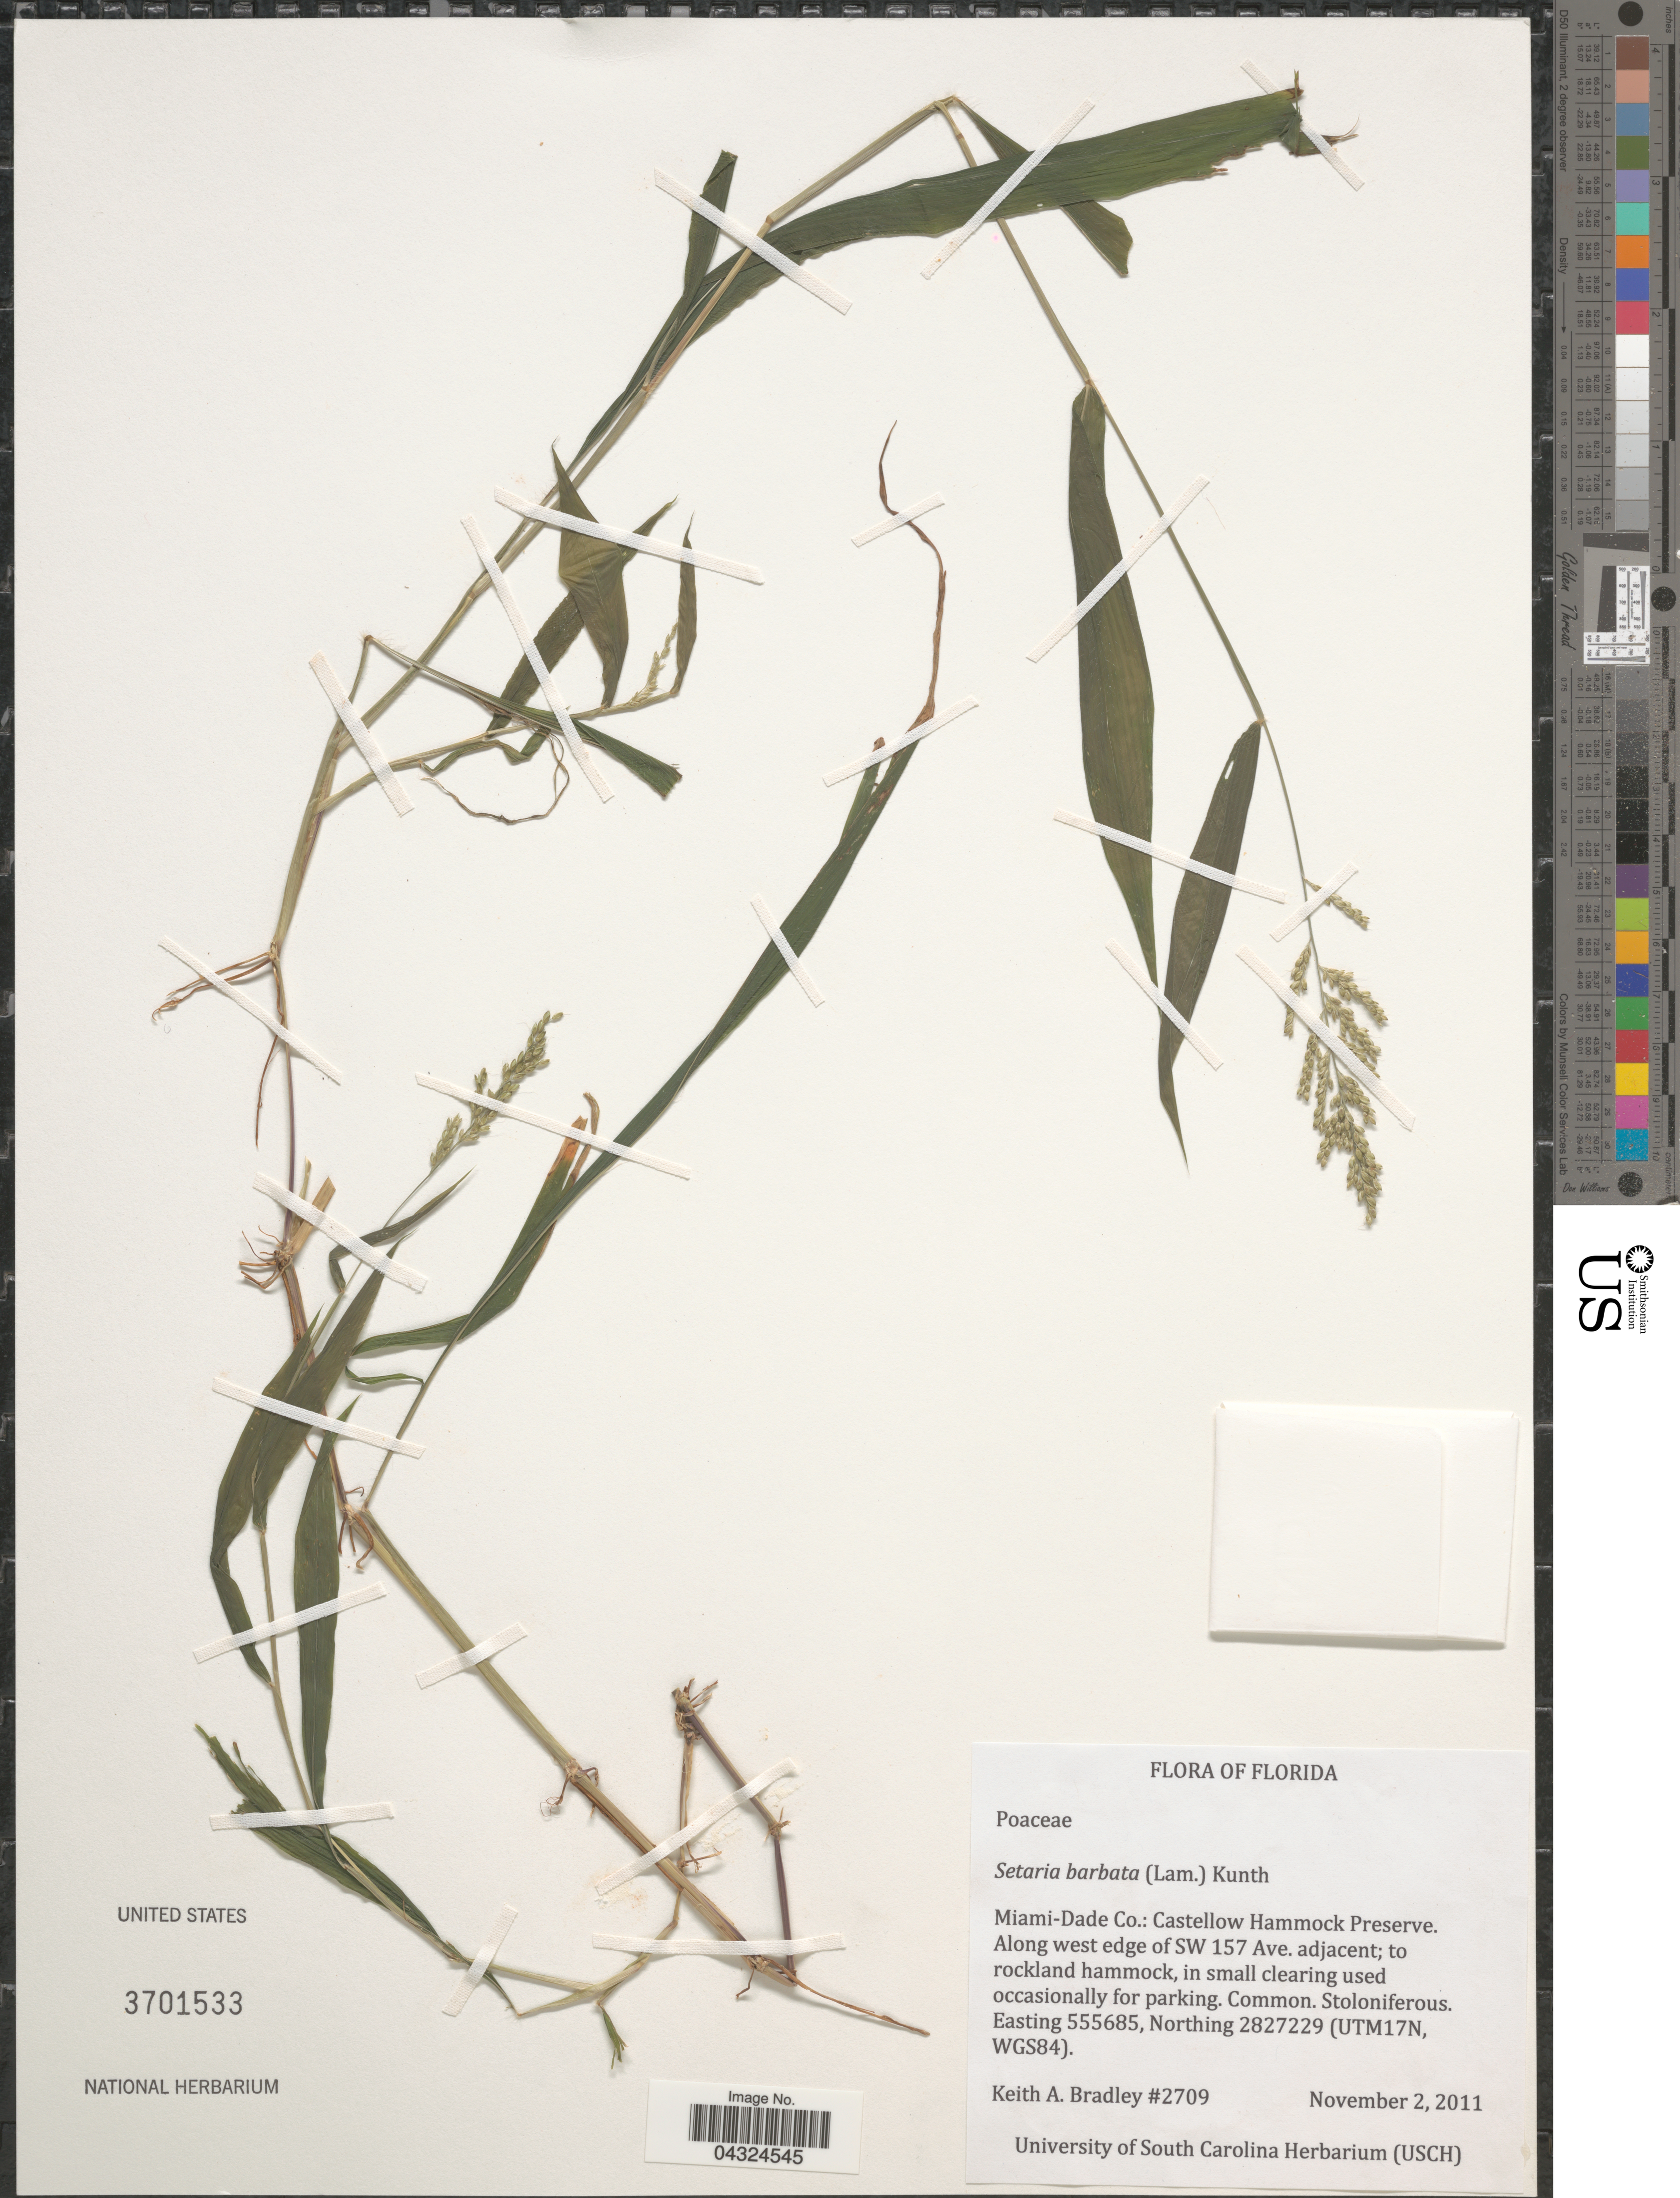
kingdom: Plantae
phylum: Tracheophyta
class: Liliopsida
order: Poales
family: Poaceae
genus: Setaria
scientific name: Setaria barbata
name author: (Lam.) Kunth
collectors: K. Bradley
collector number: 2709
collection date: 2011-11-02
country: United States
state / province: Florida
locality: Miami-Dade Co.: Castellow Hammock Preserve. Along west edge of SW 157 Ave. adjacent. (UTM17N, WGS84).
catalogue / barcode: US 3701533